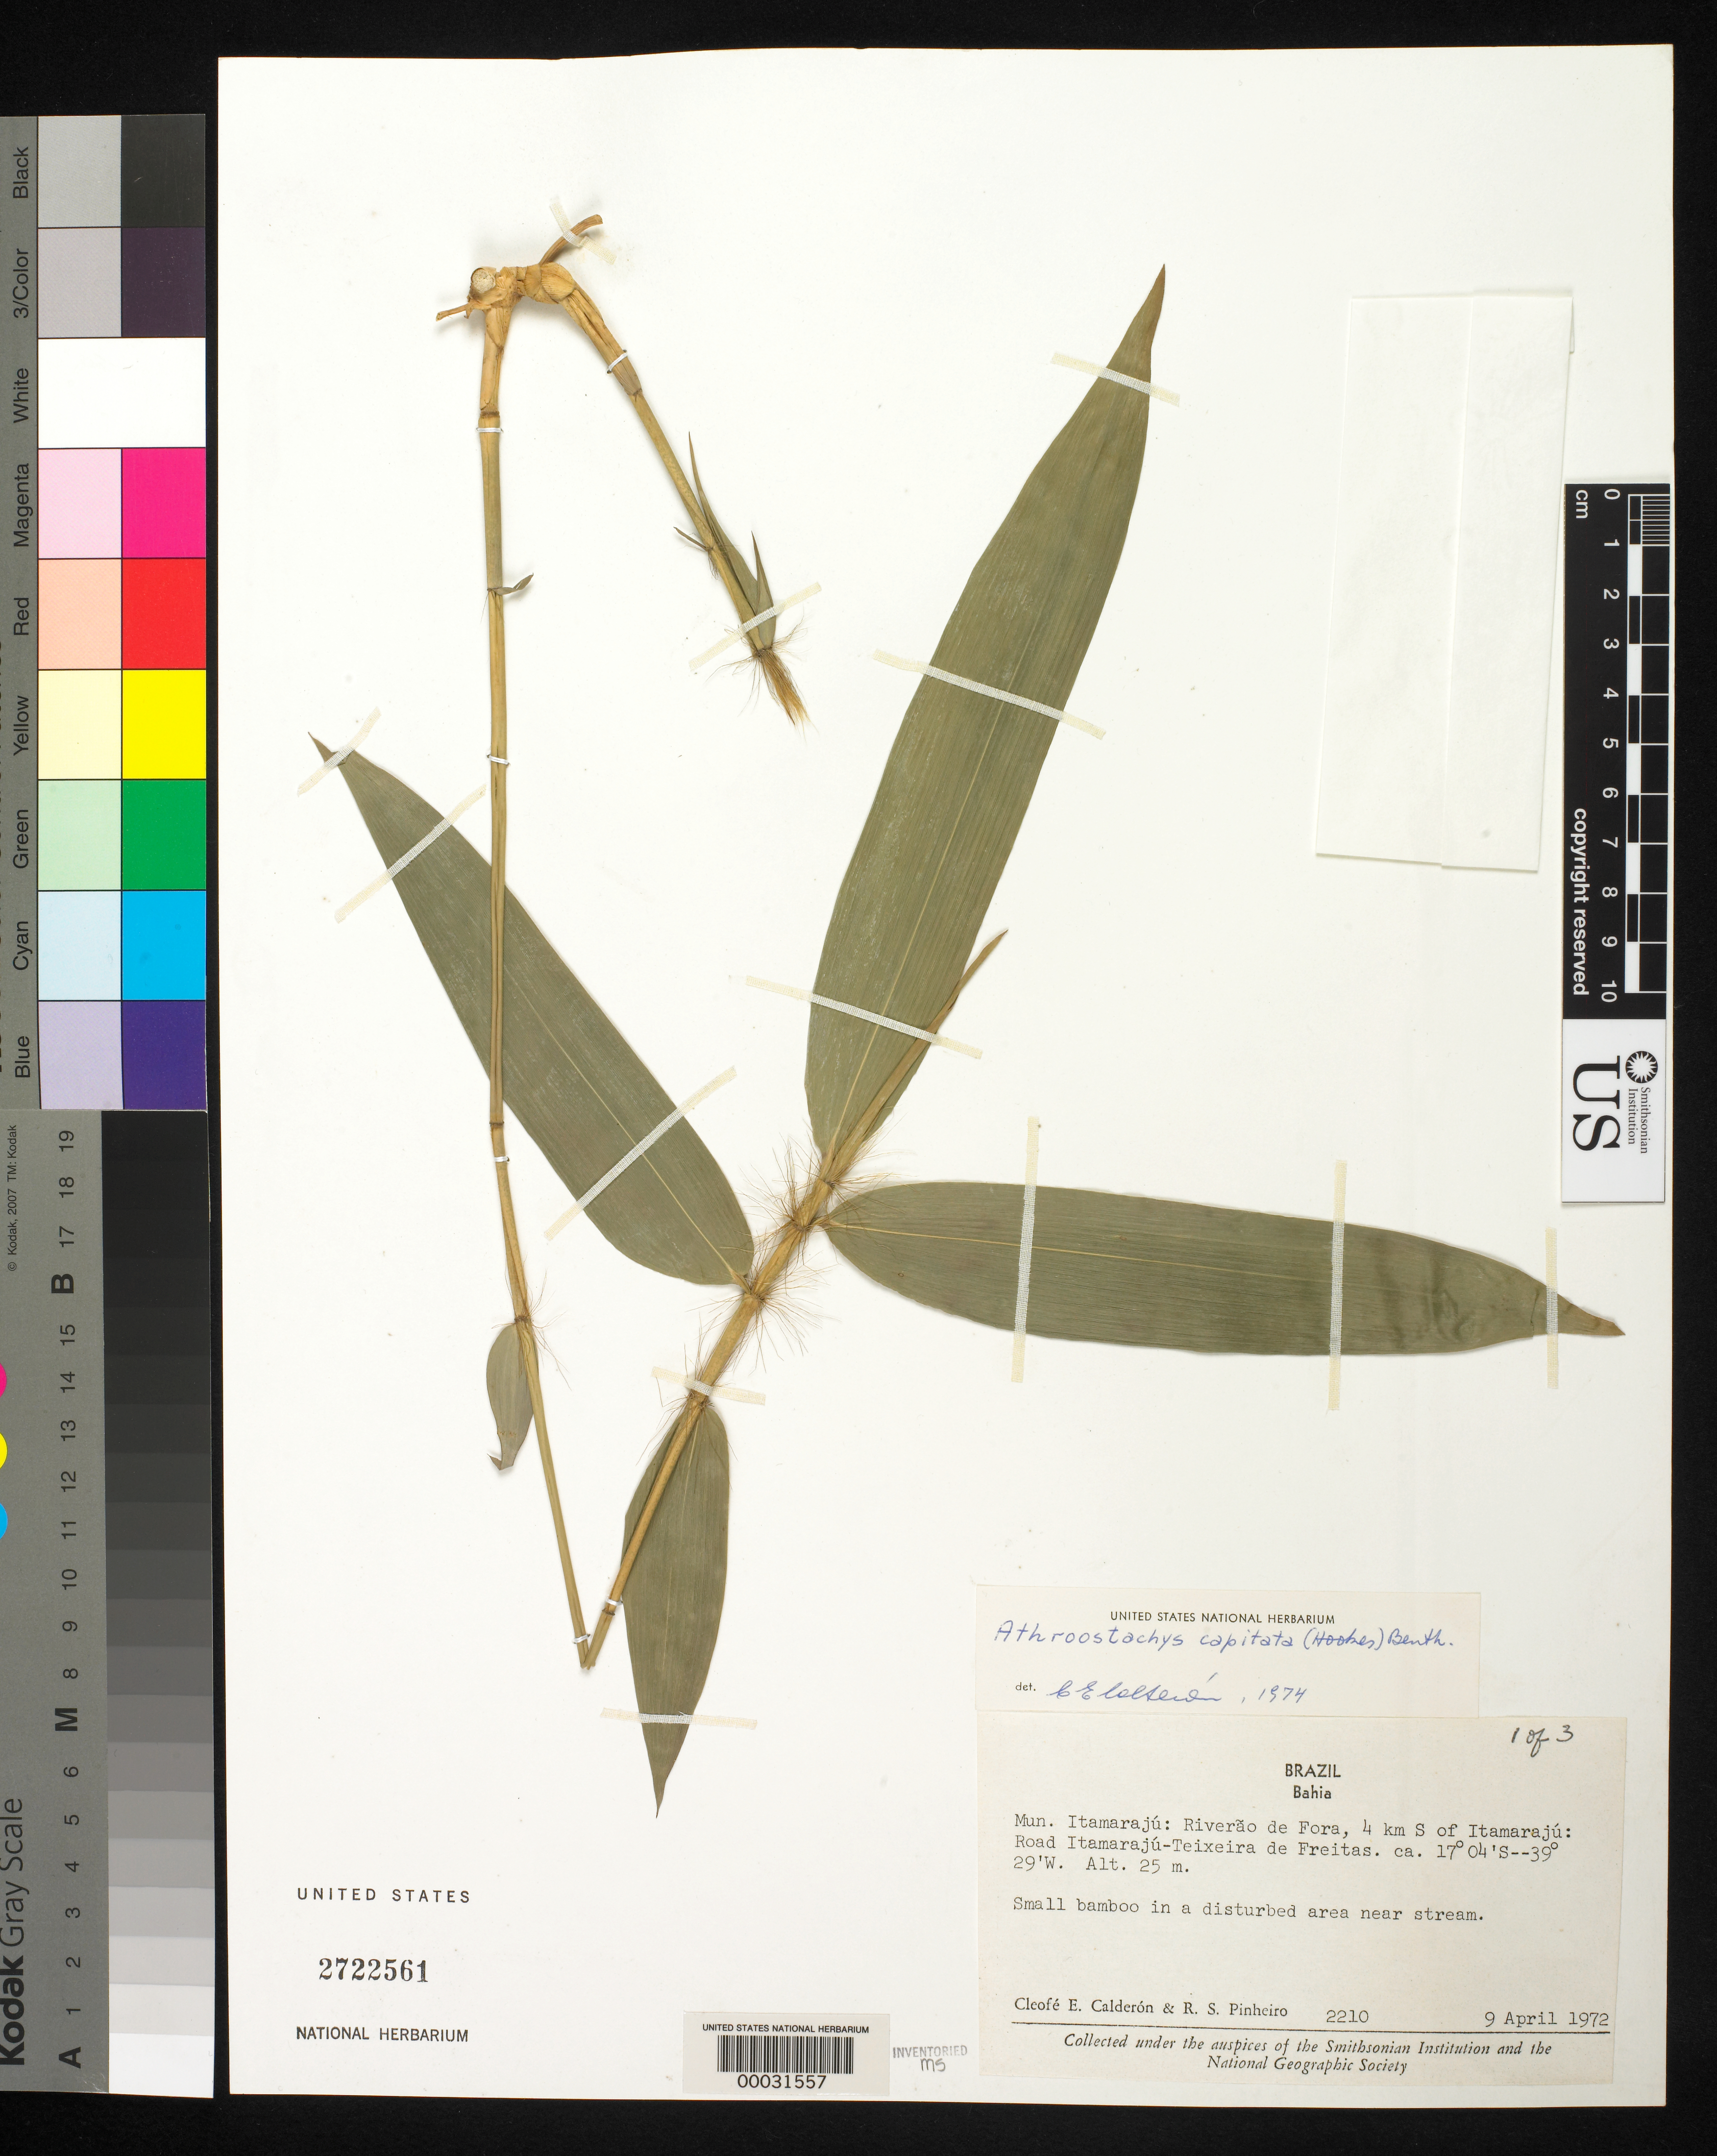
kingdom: Plantae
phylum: Tracheophyta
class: Liliopsida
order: Poales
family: Poaceae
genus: Athroostachys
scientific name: Athroostachys capitata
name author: (Hook.) Benth.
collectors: C. E. Calderón & R. S. Pinheiro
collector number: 2210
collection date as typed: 09 Apr 1972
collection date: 1972-04-09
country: Brazil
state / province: Bahia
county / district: Itamaraju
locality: Itamaraju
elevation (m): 25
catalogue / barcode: US 2722561